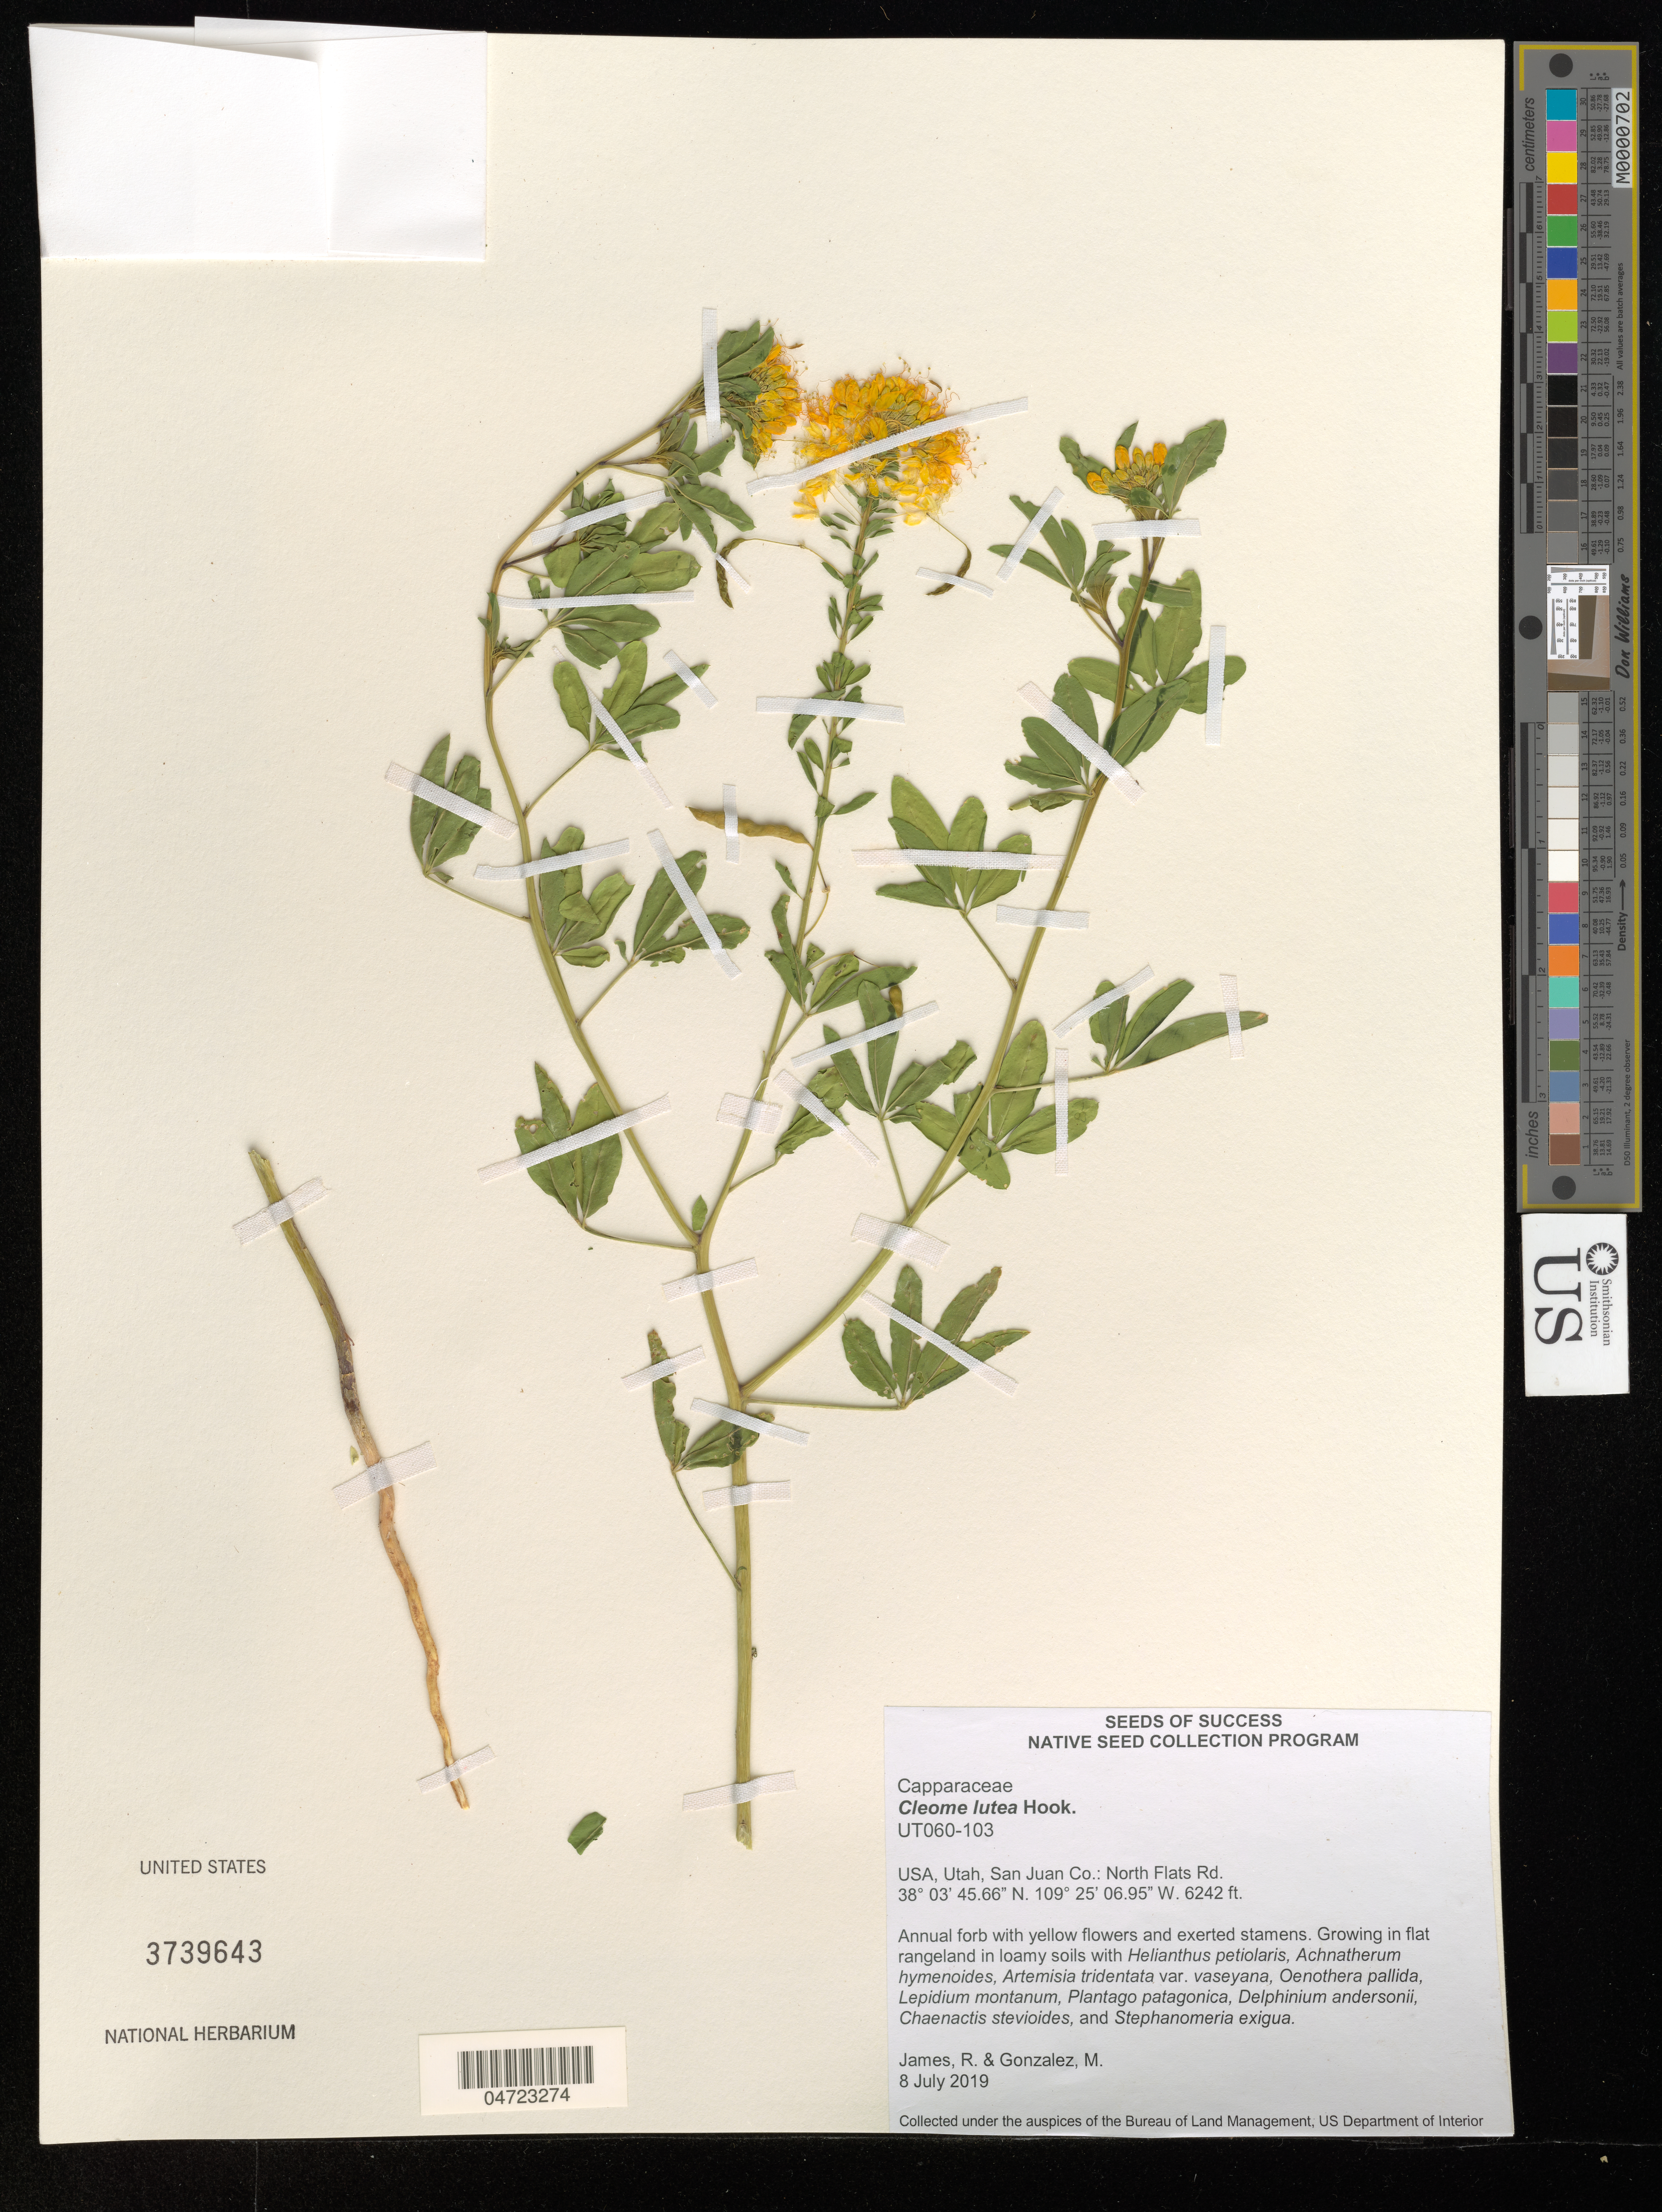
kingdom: Plantae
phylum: Tracheophyta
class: Magnoliopsida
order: Brassicales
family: Cleomaceae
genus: Cleomella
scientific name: Cleomella lutea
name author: (Hook.) Roalson & J.C. Hall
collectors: R. James & M. Gonzalez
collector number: UT060-103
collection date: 2019-07-08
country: United States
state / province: Utah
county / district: San Juan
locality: San Juan Co.: North Flats Rd.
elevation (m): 1903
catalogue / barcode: US 3739643